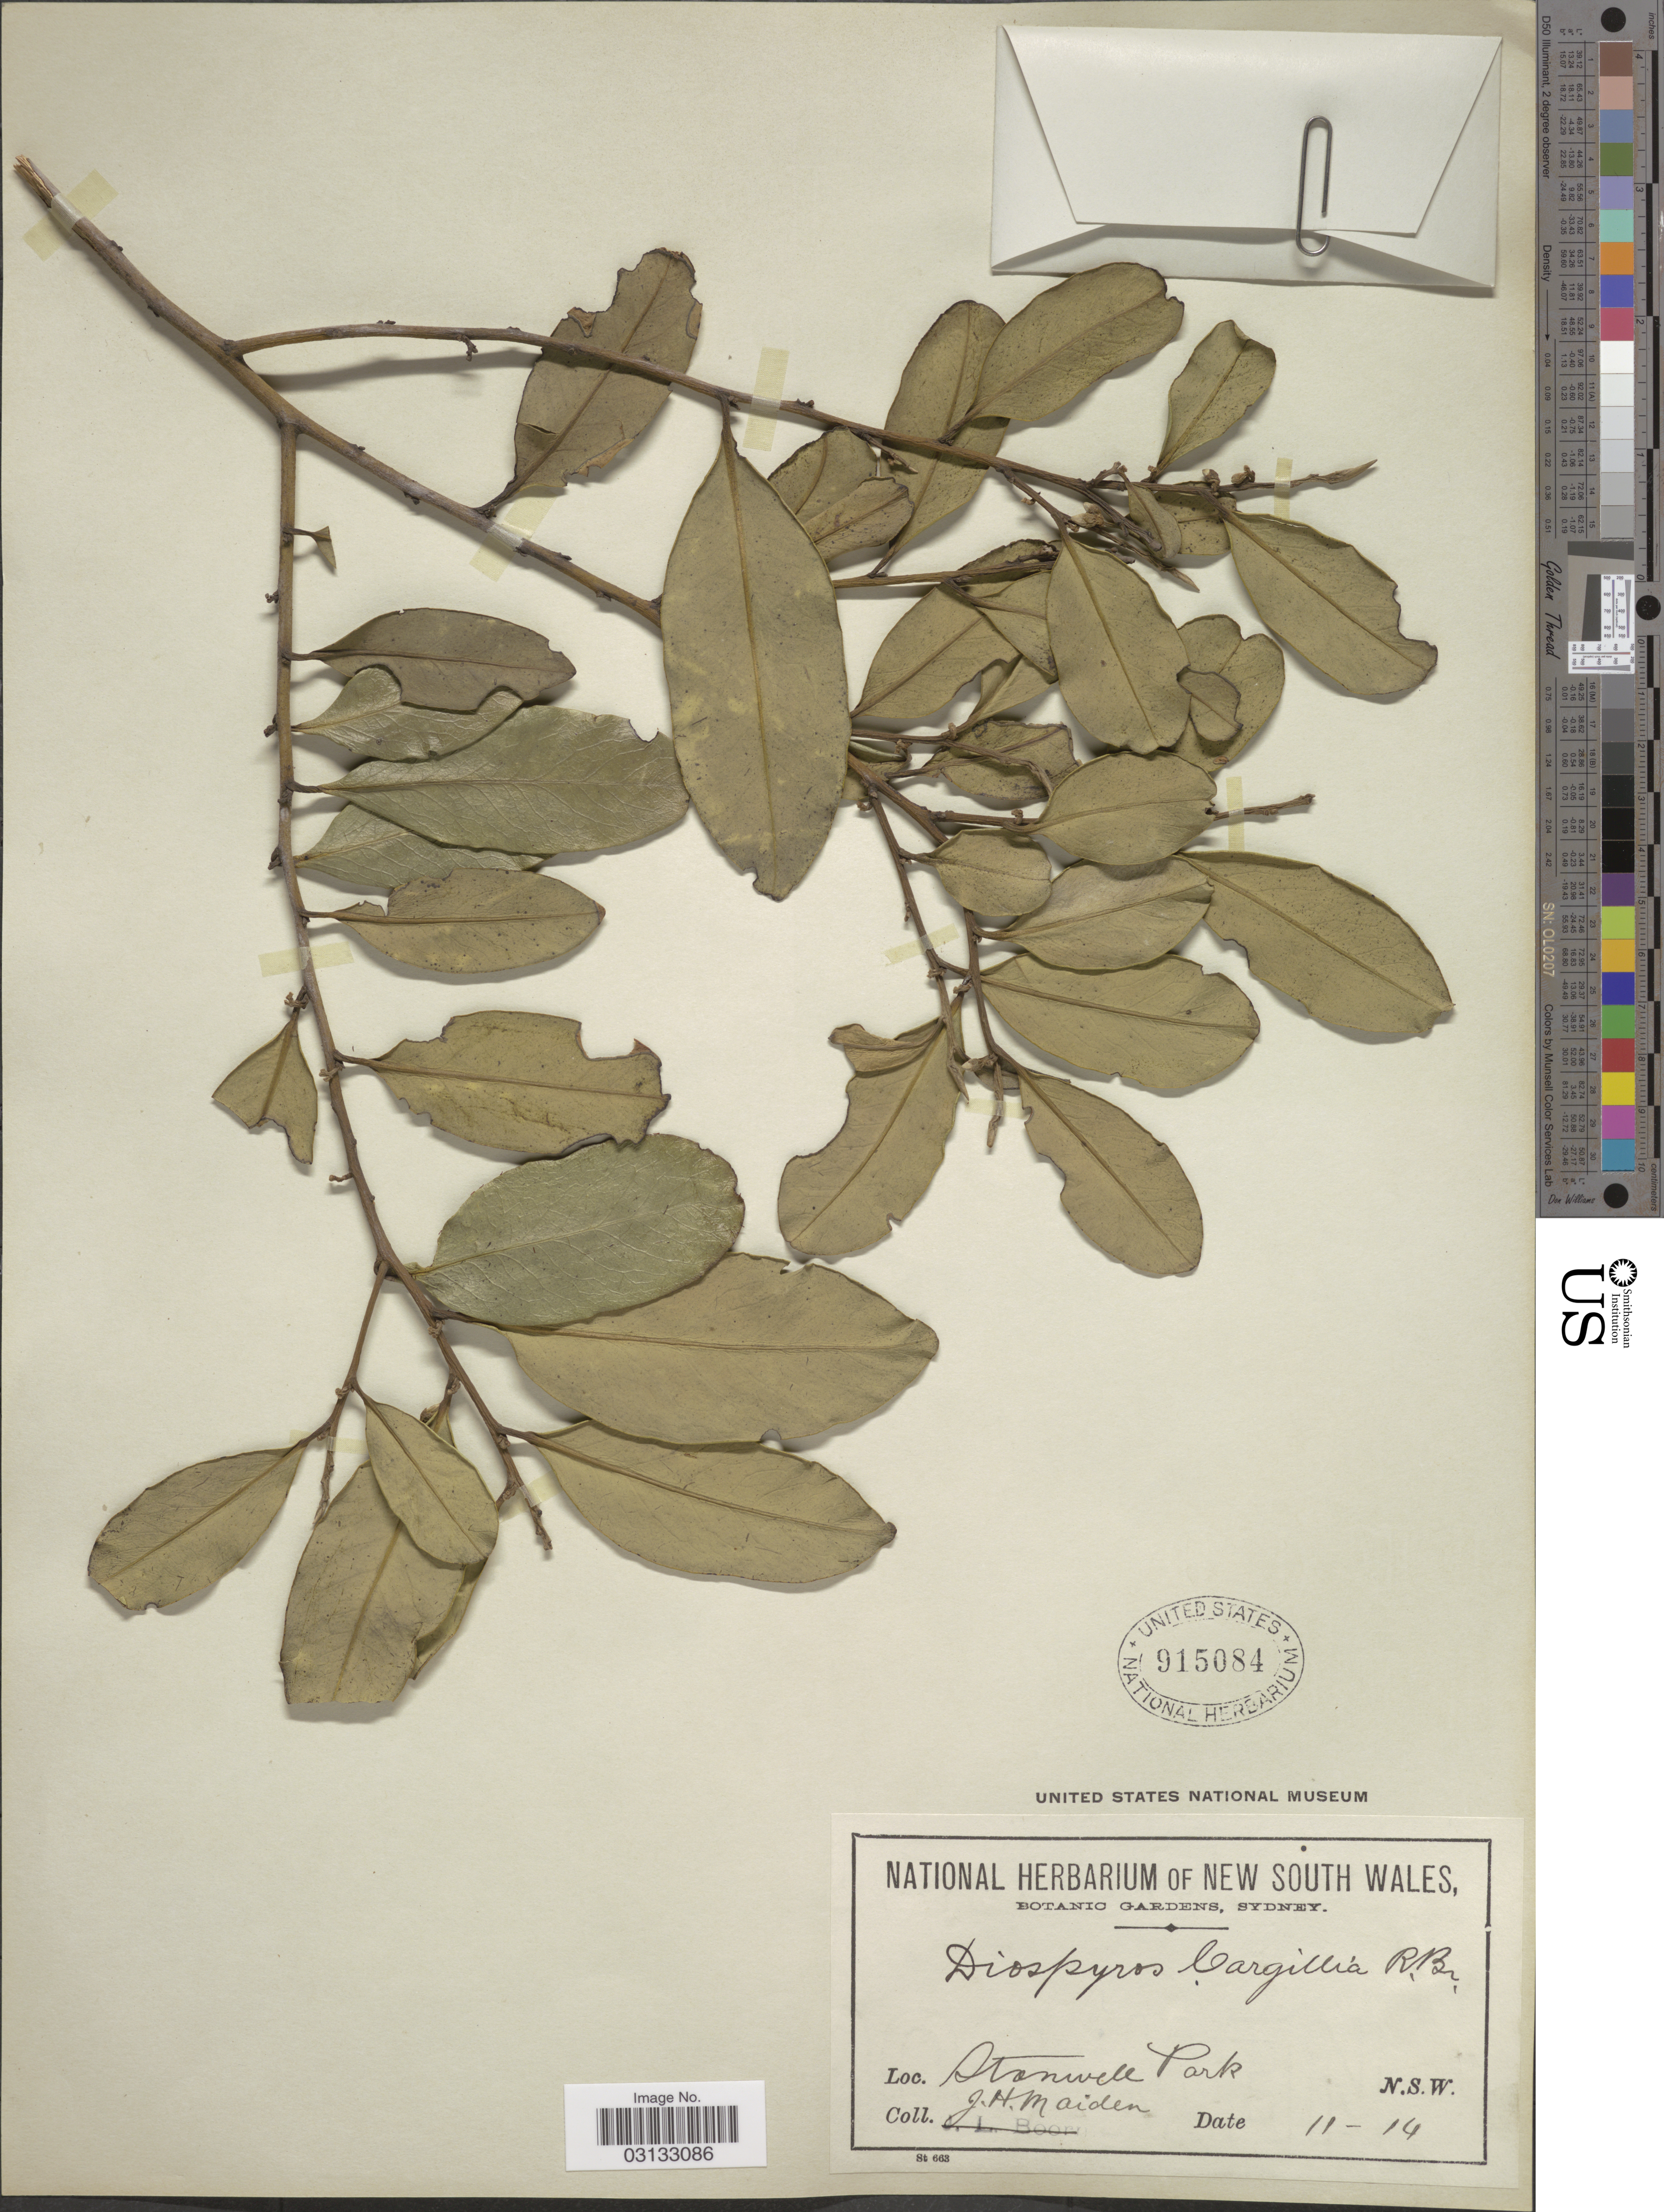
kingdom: Plantae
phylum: Tracheophyta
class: Magnoliopsida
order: Ericales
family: Ebenaceae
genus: Diospyros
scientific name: Diospyros cargillia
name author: F. Muell.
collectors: J. Maiden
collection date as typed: Transcribed d/m/y: /11/14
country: Australia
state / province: New South Wales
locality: Stanwell Park, N.S.W.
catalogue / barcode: US 915084